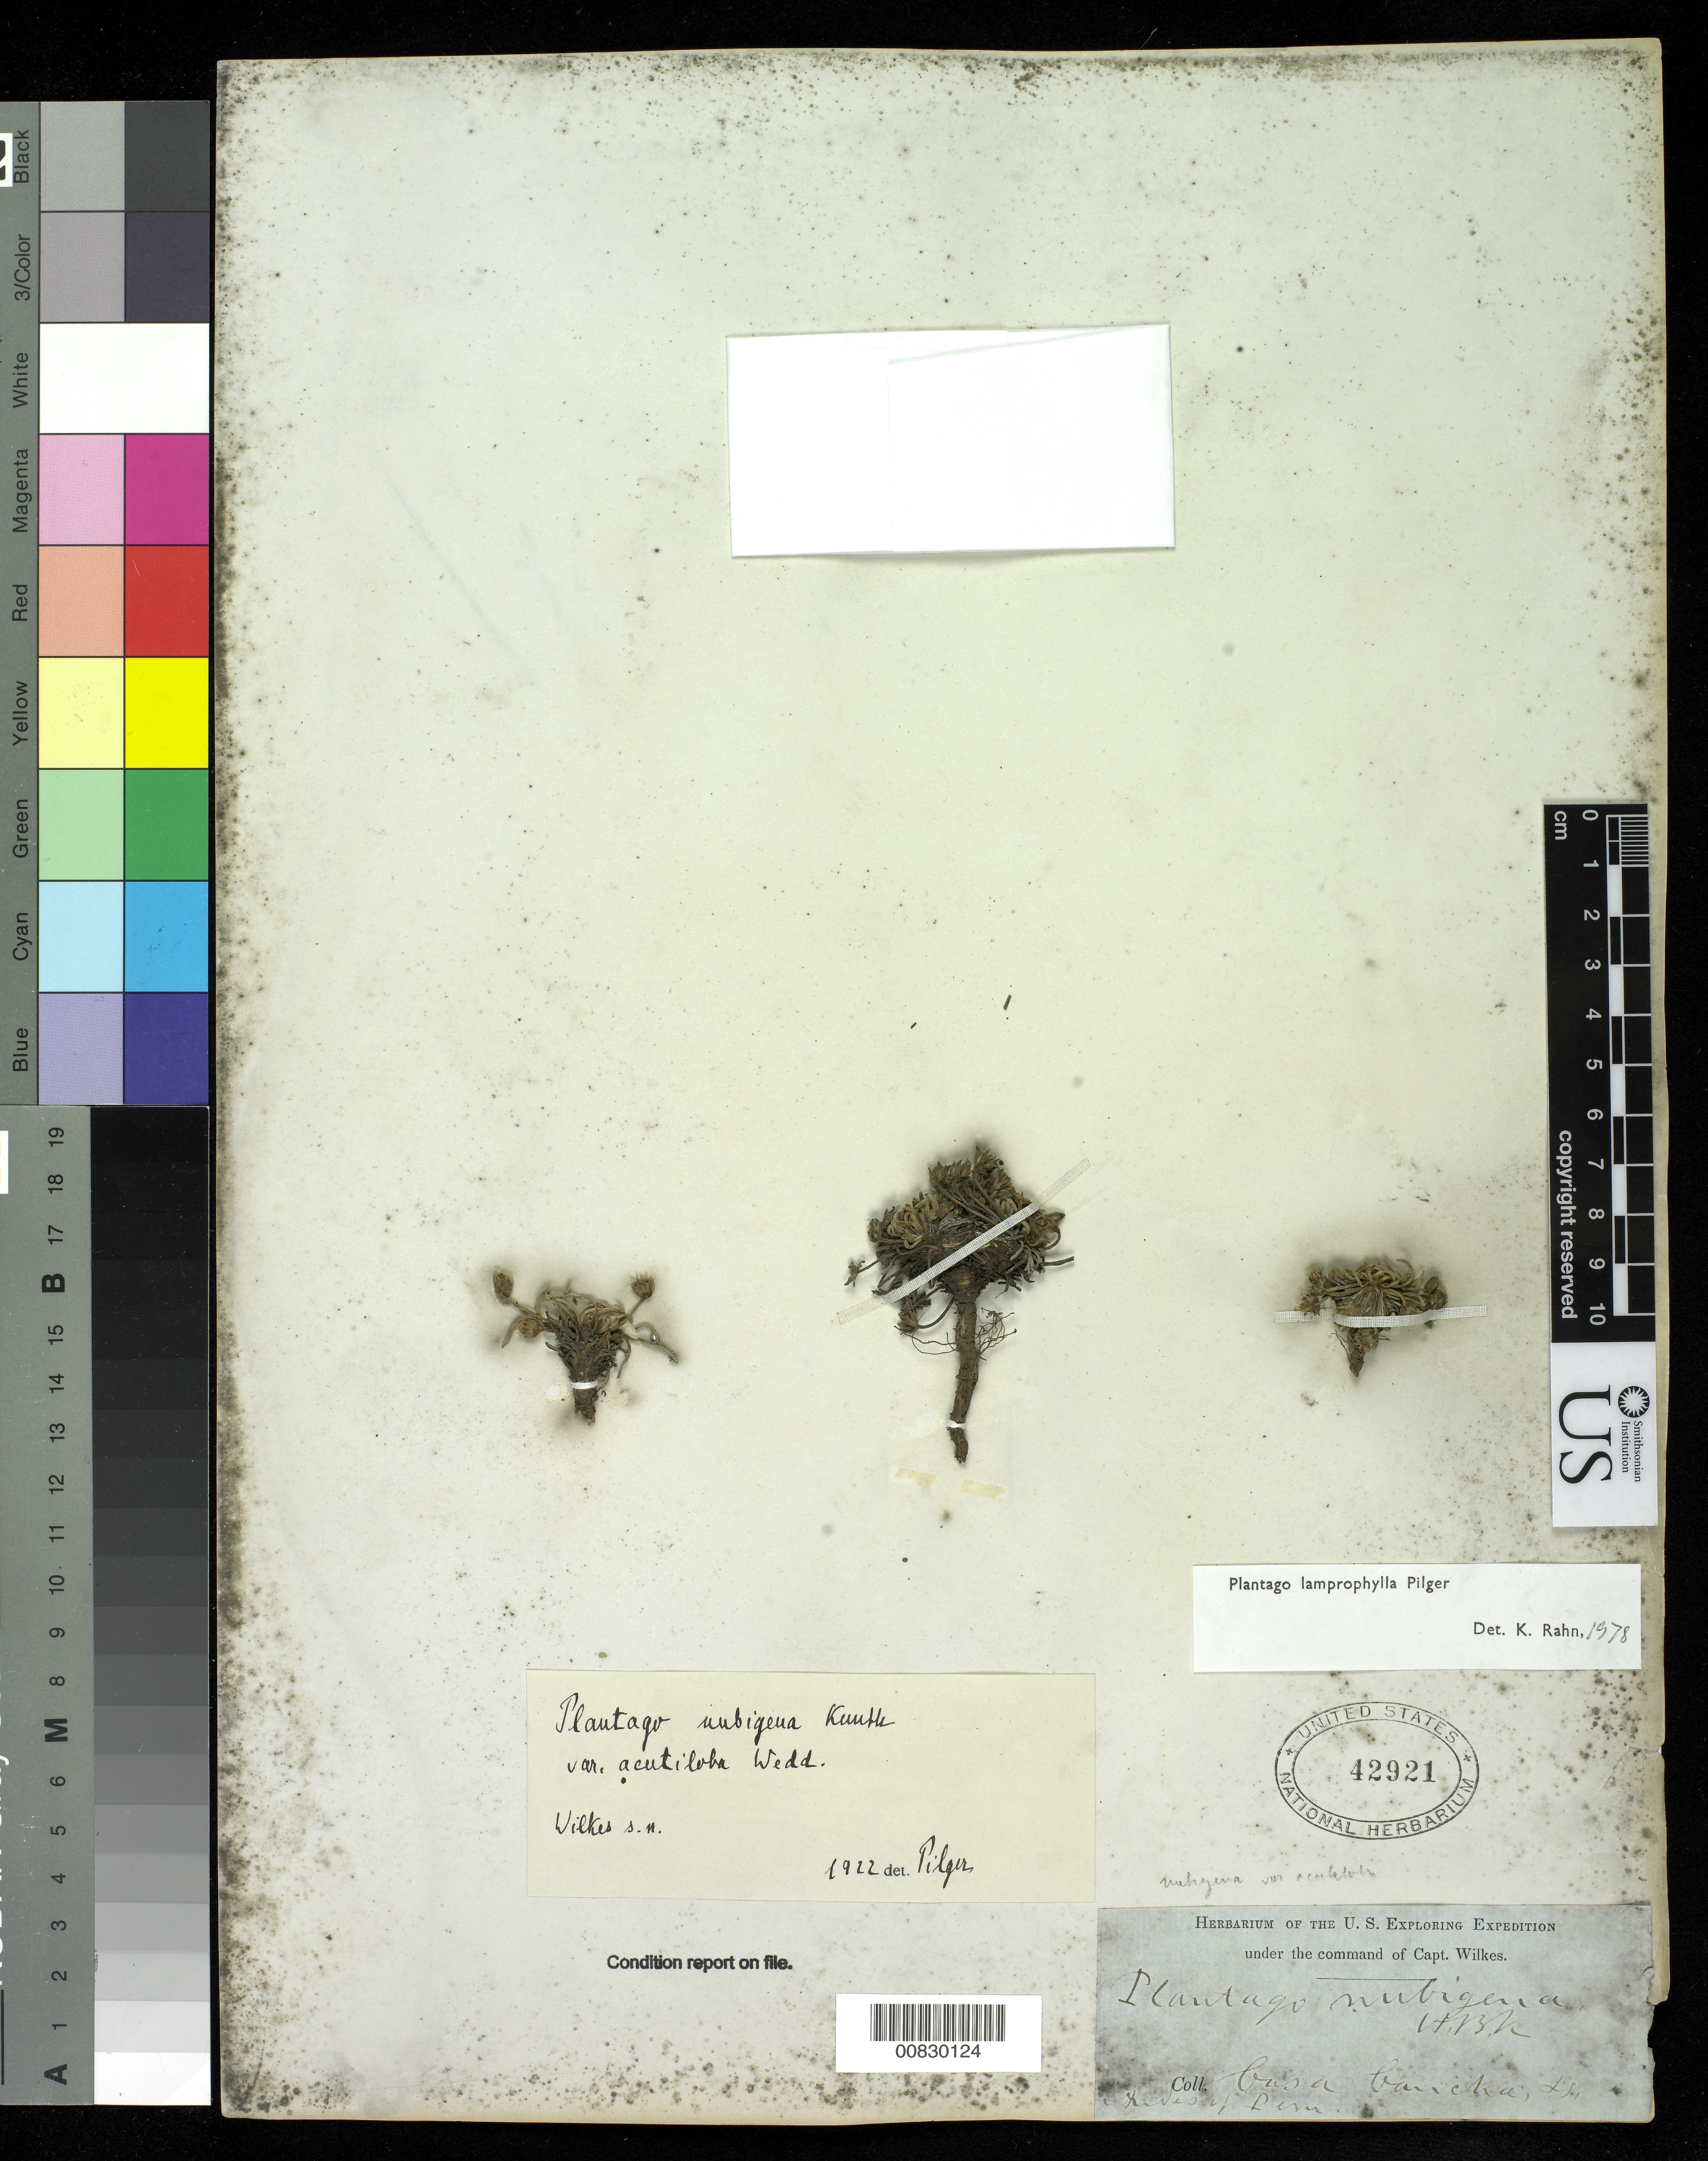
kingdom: Plantae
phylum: Tracheophyta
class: Magnoliopsida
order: Lamiales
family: Plantaginaceae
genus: Plantago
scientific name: Plantago lamprophylla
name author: Pilg.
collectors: Wilkes Explor. Exped.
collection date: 1838/1842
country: Peru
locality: Casa Cancha, Andes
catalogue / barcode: US 42921